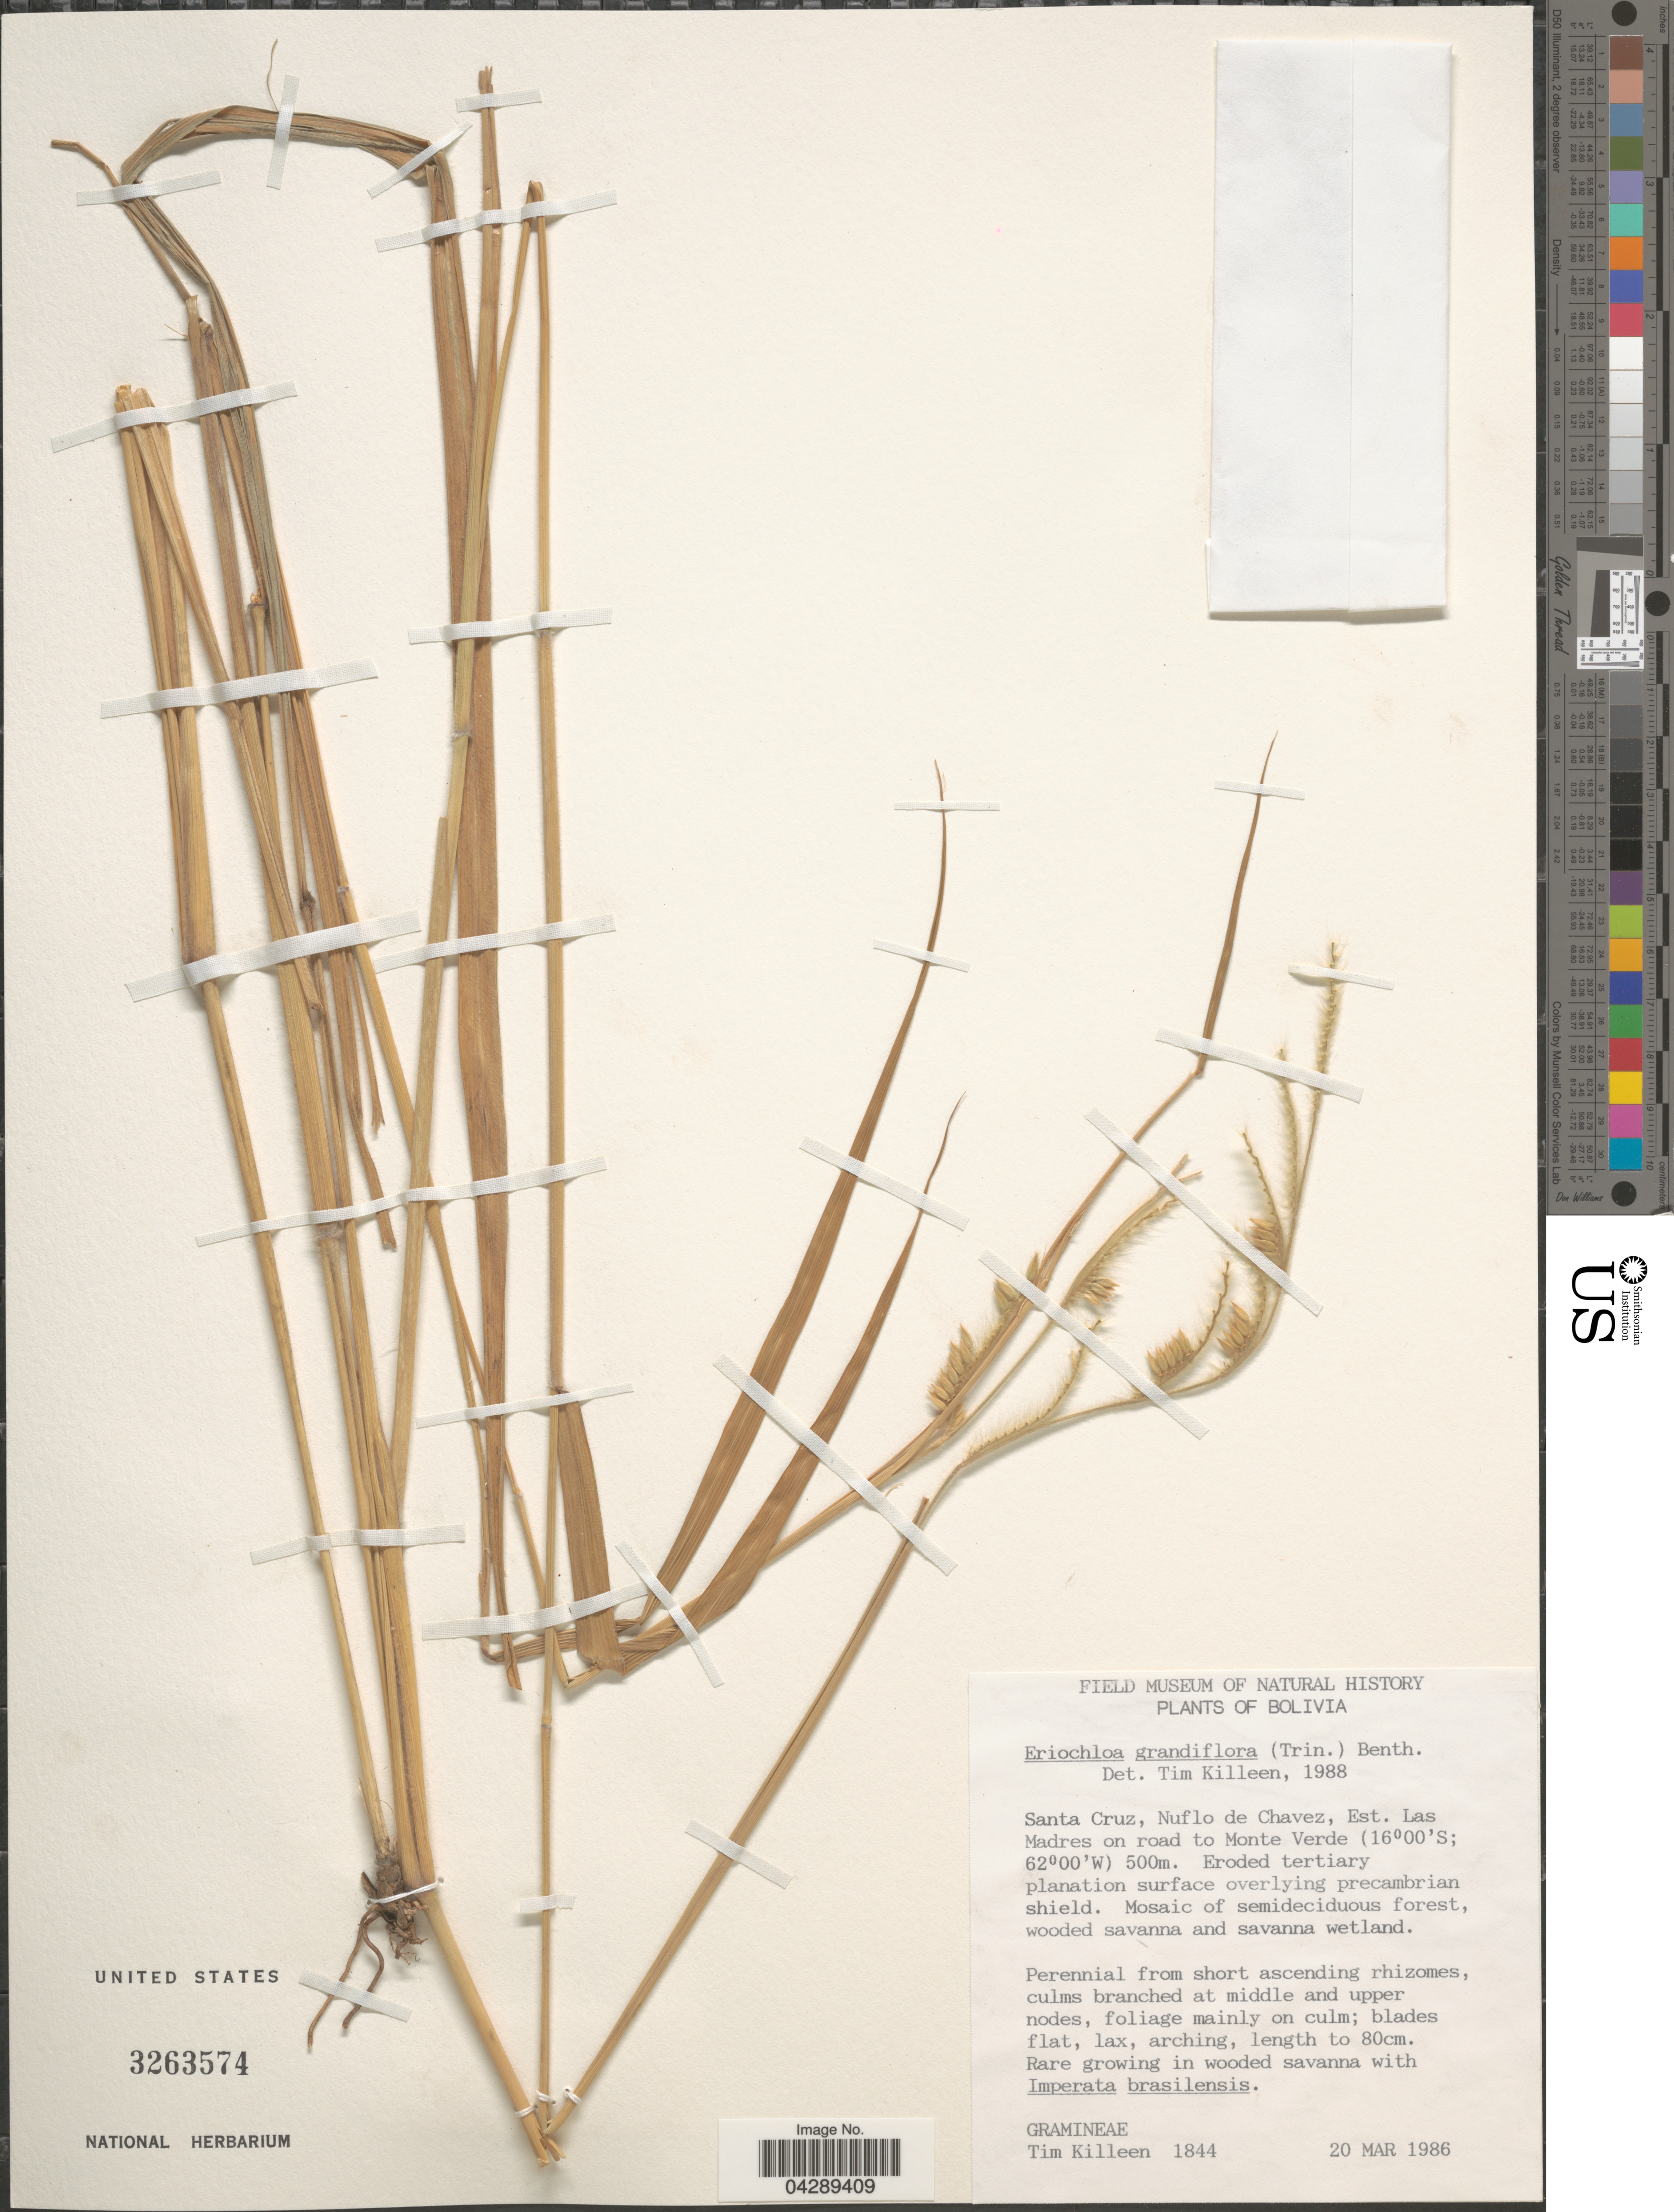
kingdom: Plantae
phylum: Tracheophyta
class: Liliopsida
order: Poales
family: Poaceae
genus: Eriochloa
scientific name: Eriochloa grandiflora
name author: (Trin.) Benth.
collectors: T. J. Killeen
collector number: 1844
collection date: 1986-03-20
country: Bolivia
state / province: Santa Cruz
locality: Nuflo de Chavez, Est. Las Madres on road to Monte Verde.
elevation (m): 500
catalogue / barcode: US 3263574